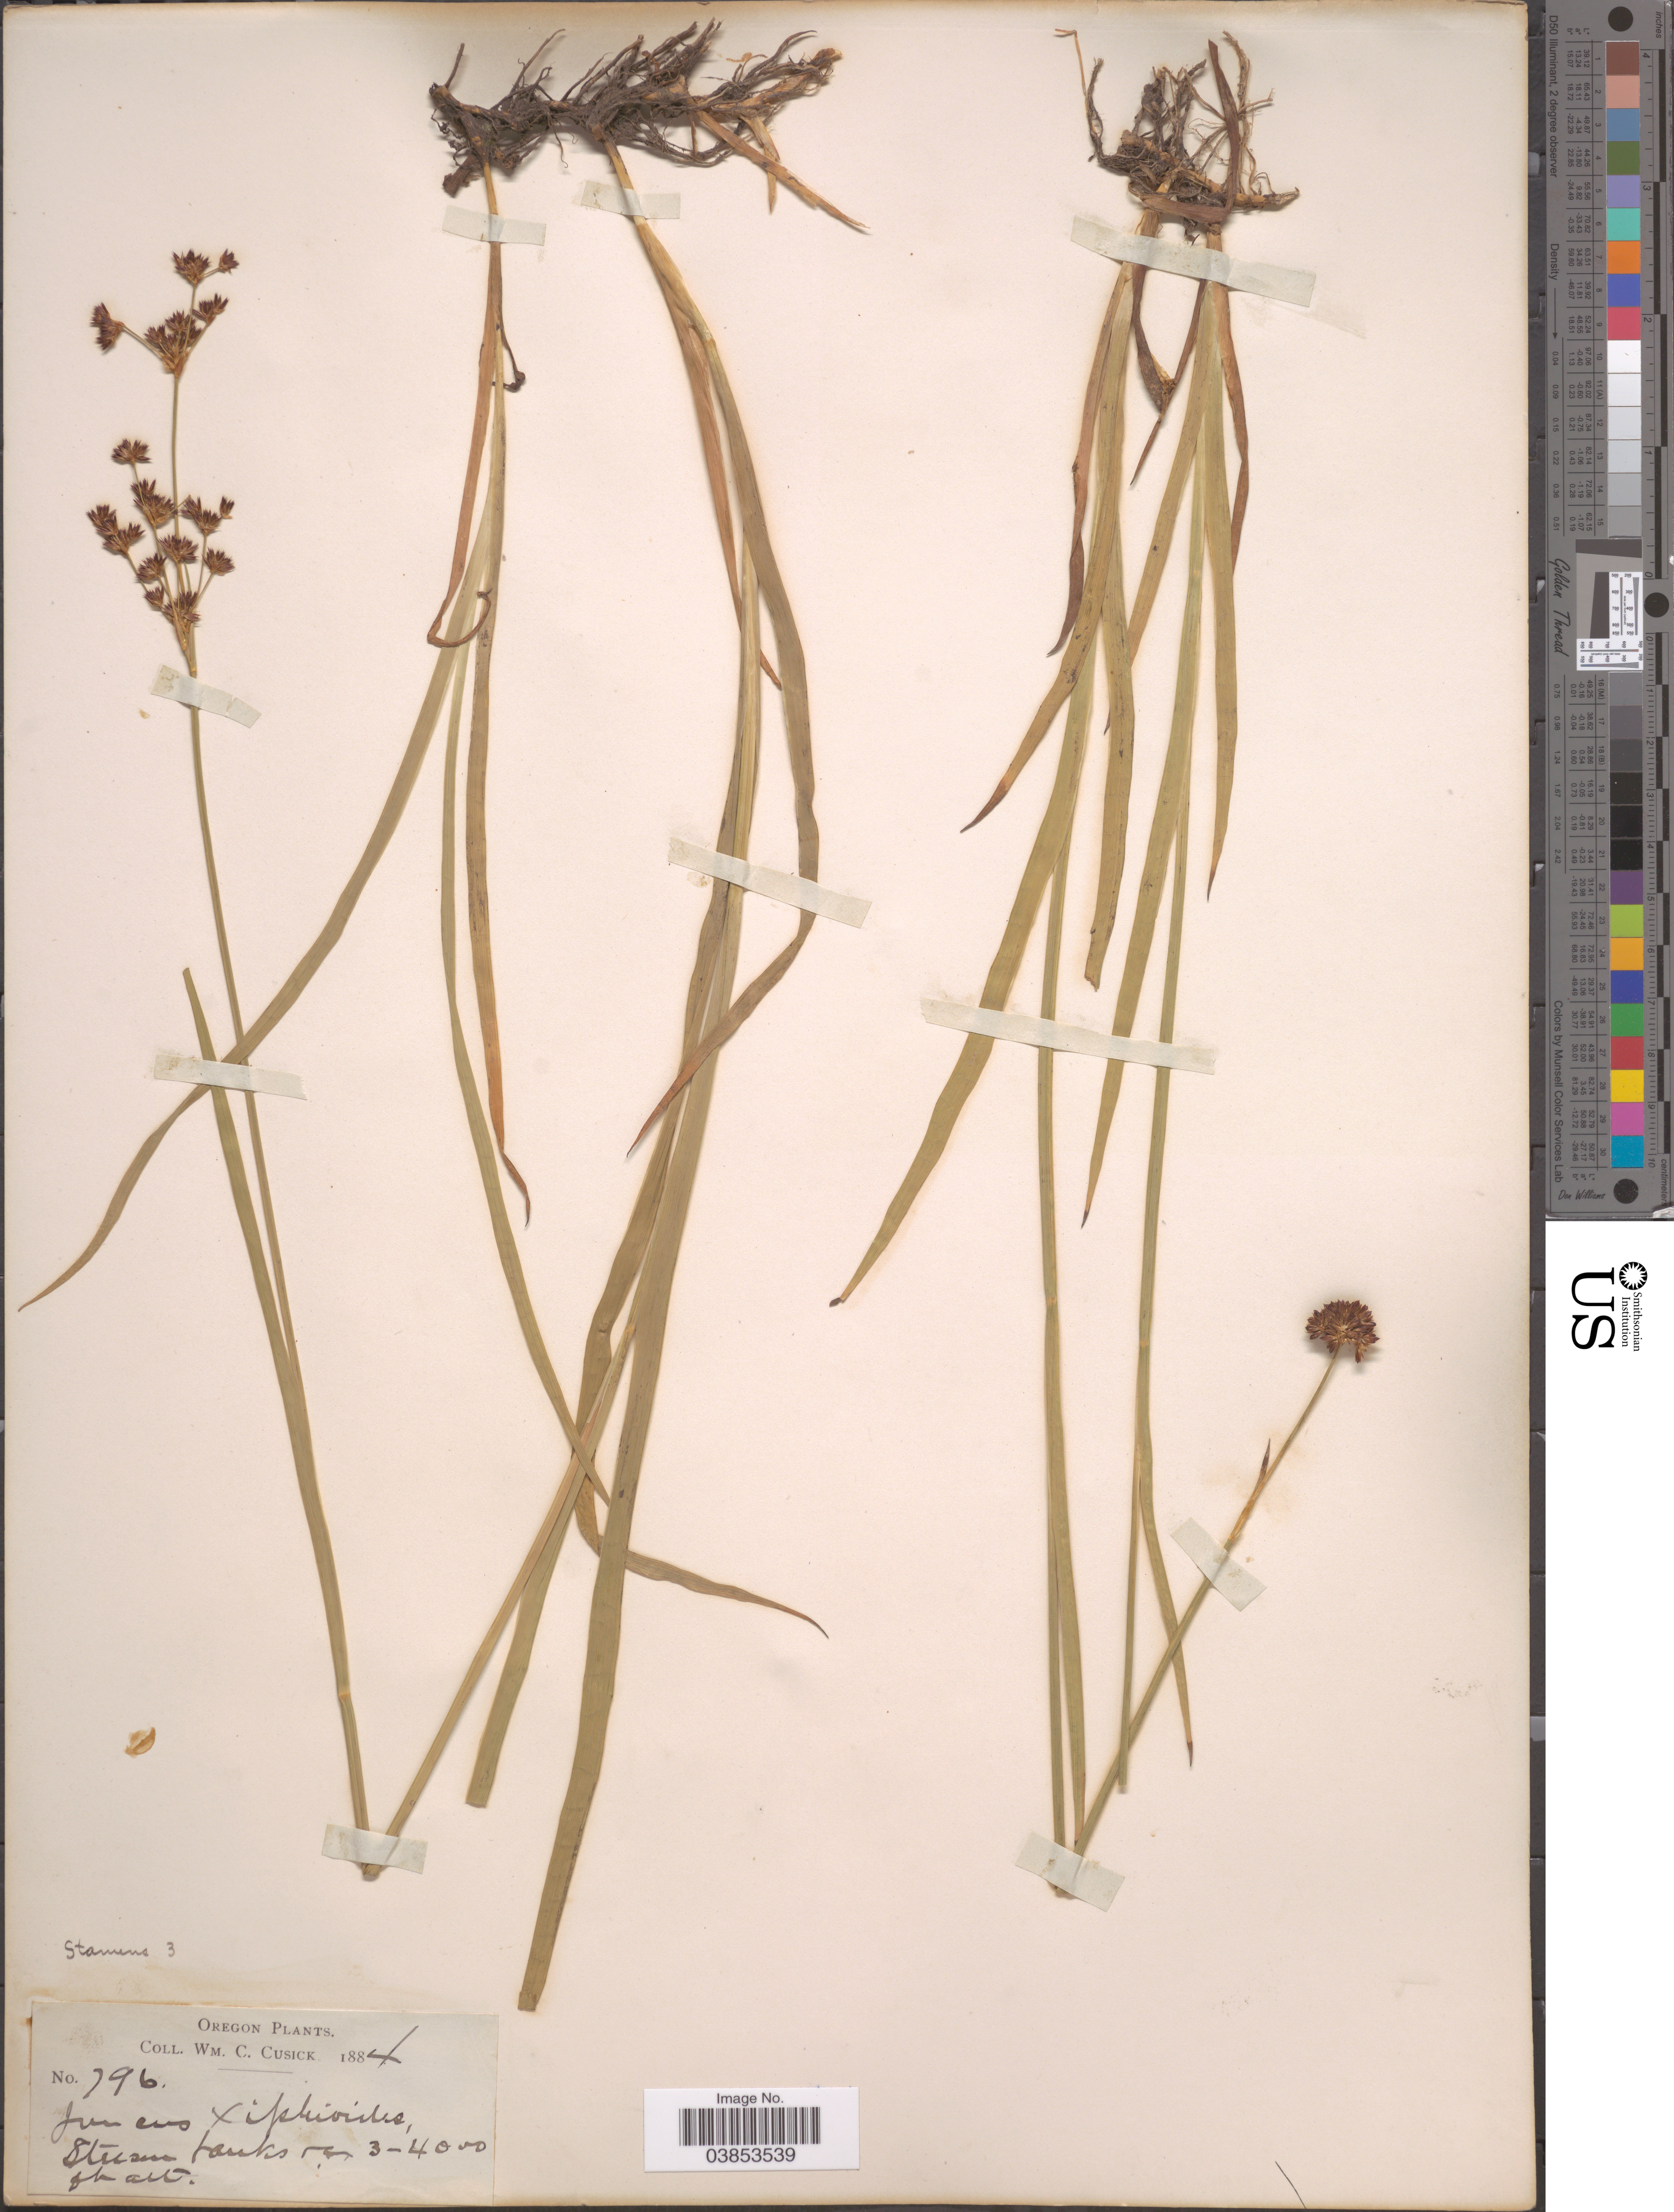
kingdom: Plantae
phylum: Tracheophyta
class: Liliopsida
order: Poales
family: Juncaceae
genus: Juncus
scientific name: Juncus ensifolius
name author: Wikstr.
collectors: W. C. Cusick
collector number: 796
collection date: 1884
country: United States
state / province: Oregon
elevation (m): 914